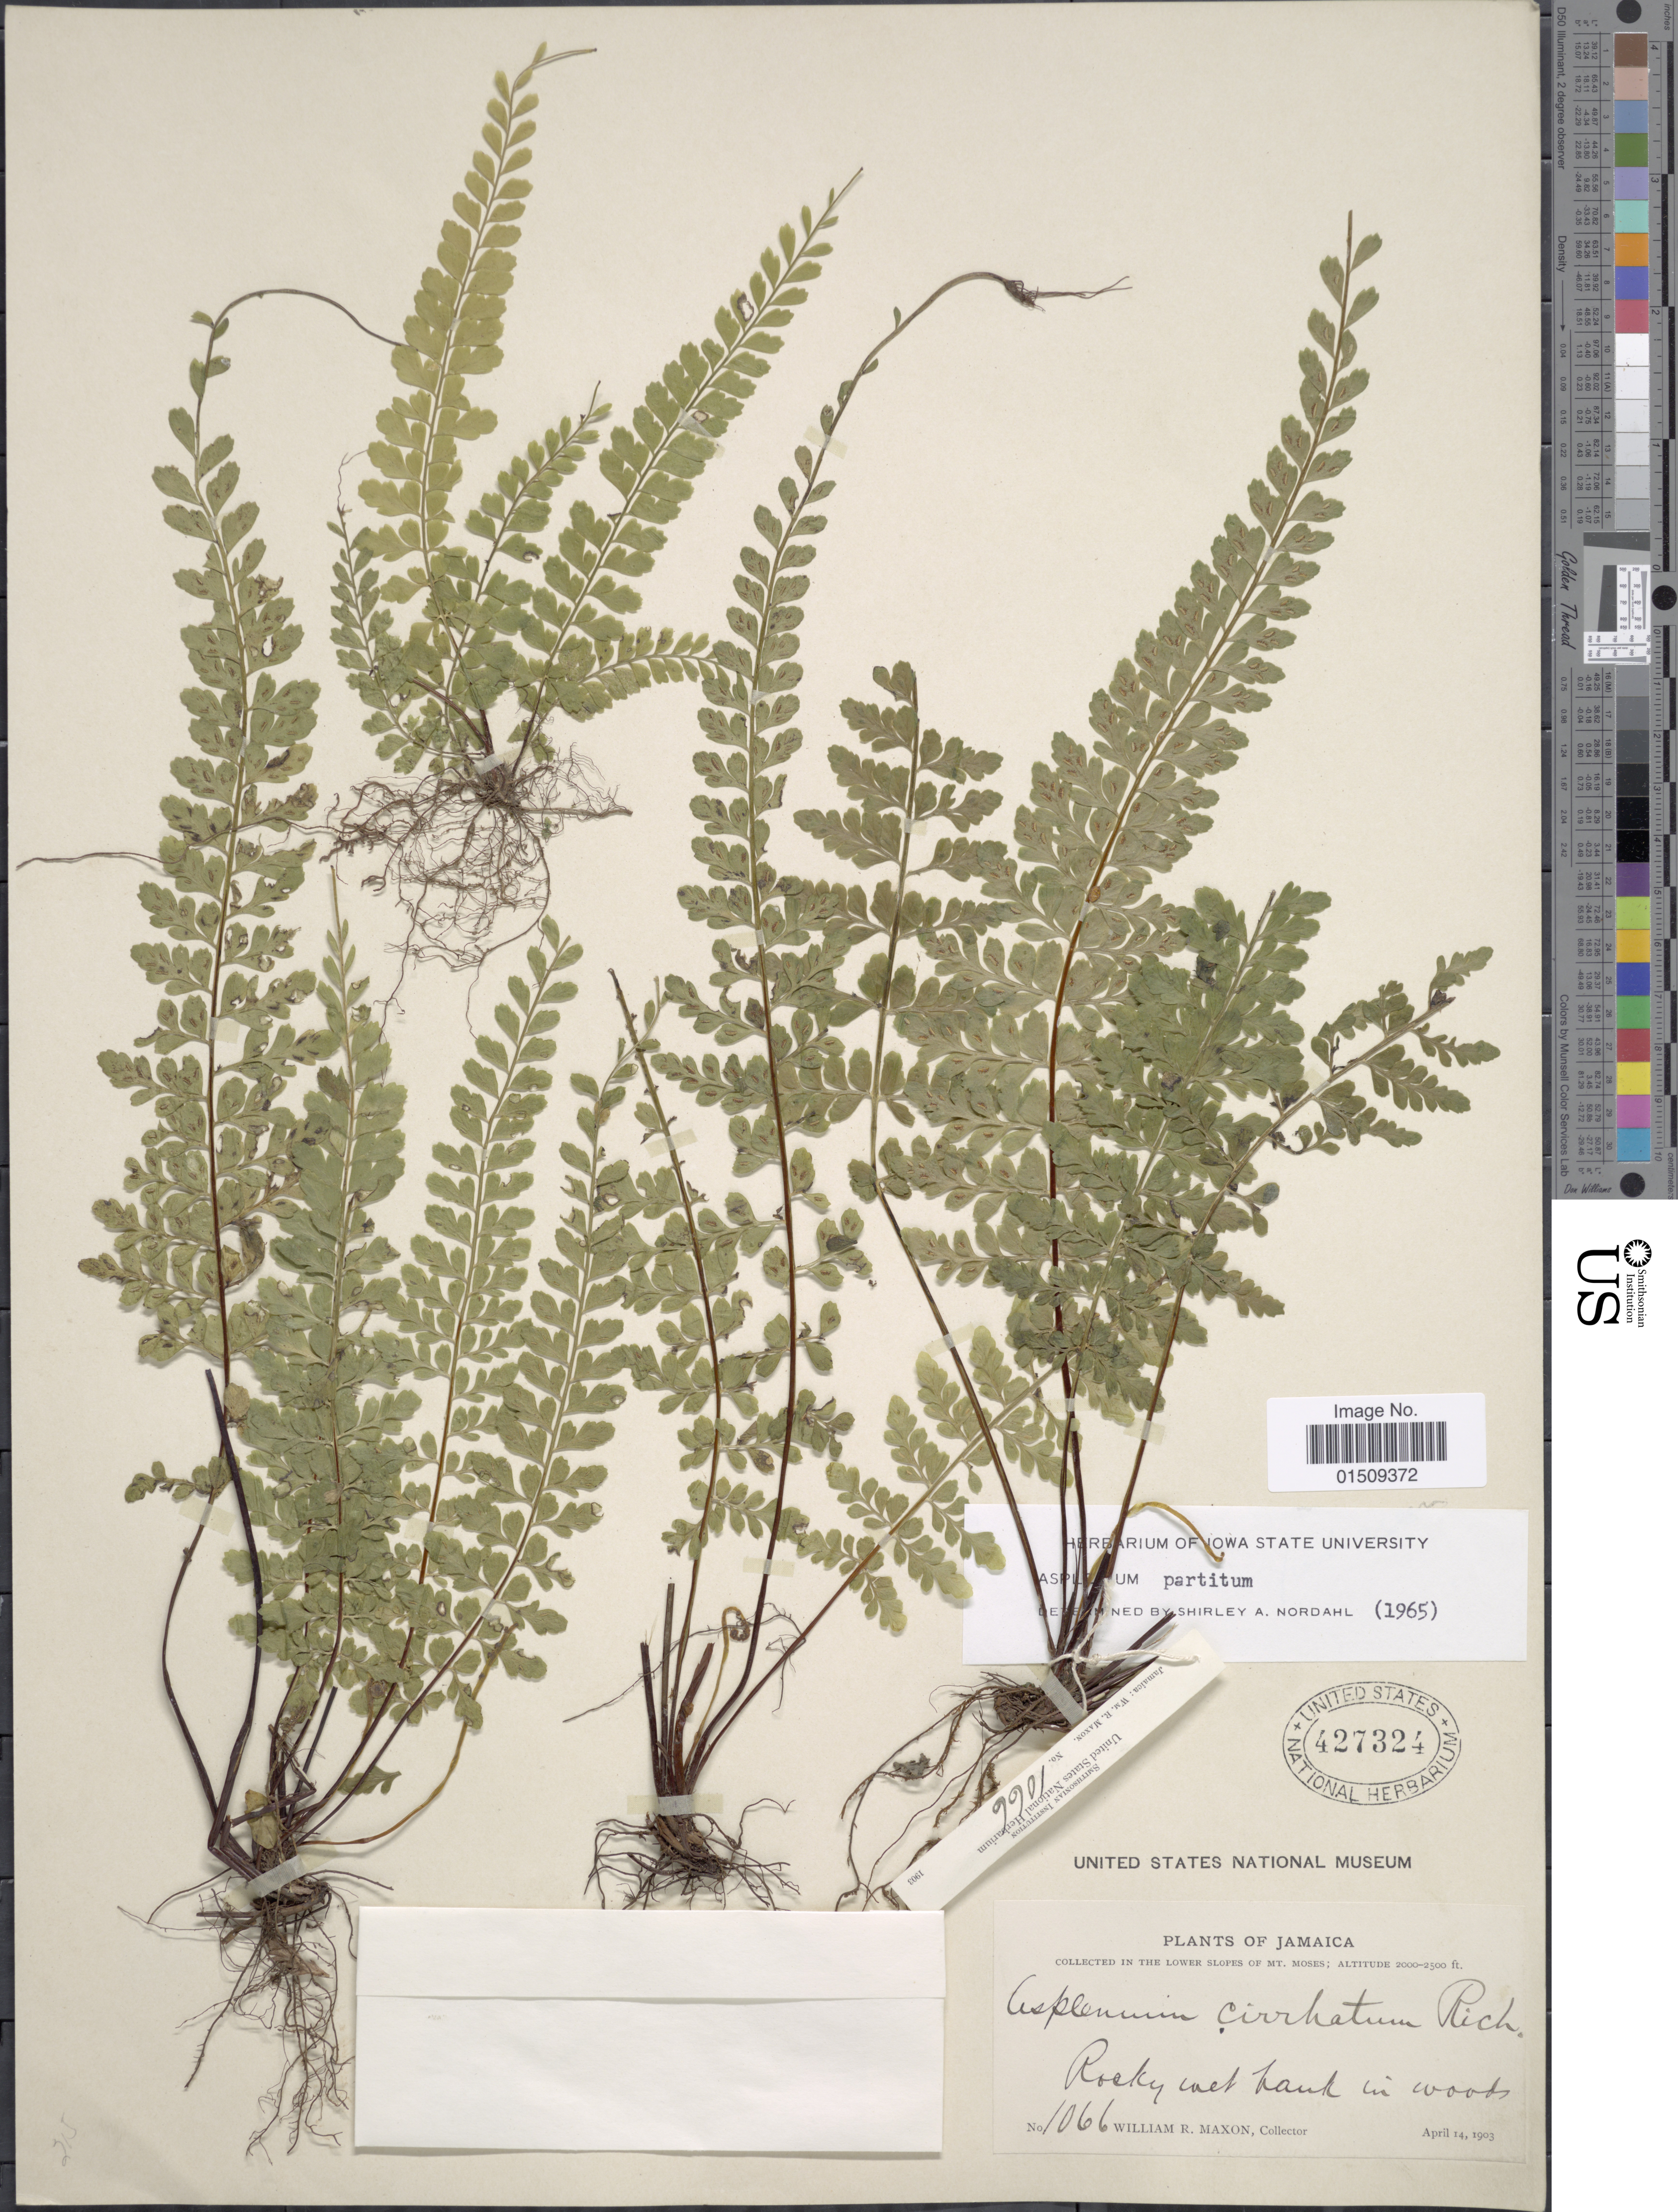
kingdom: Plantae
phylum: Tracheophyta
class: Polypodiopsida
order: Polypodiales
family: Aspleniaceae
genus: Asplenium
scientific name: Asplenium radicans var. partitum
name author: (Klotzsch) Hieron.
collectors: W. R. Maxon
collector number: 1066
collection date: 1903-04-14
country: Jamaica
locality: The lower slopes of Mt. Moses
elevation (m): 610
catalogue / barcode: US 427324